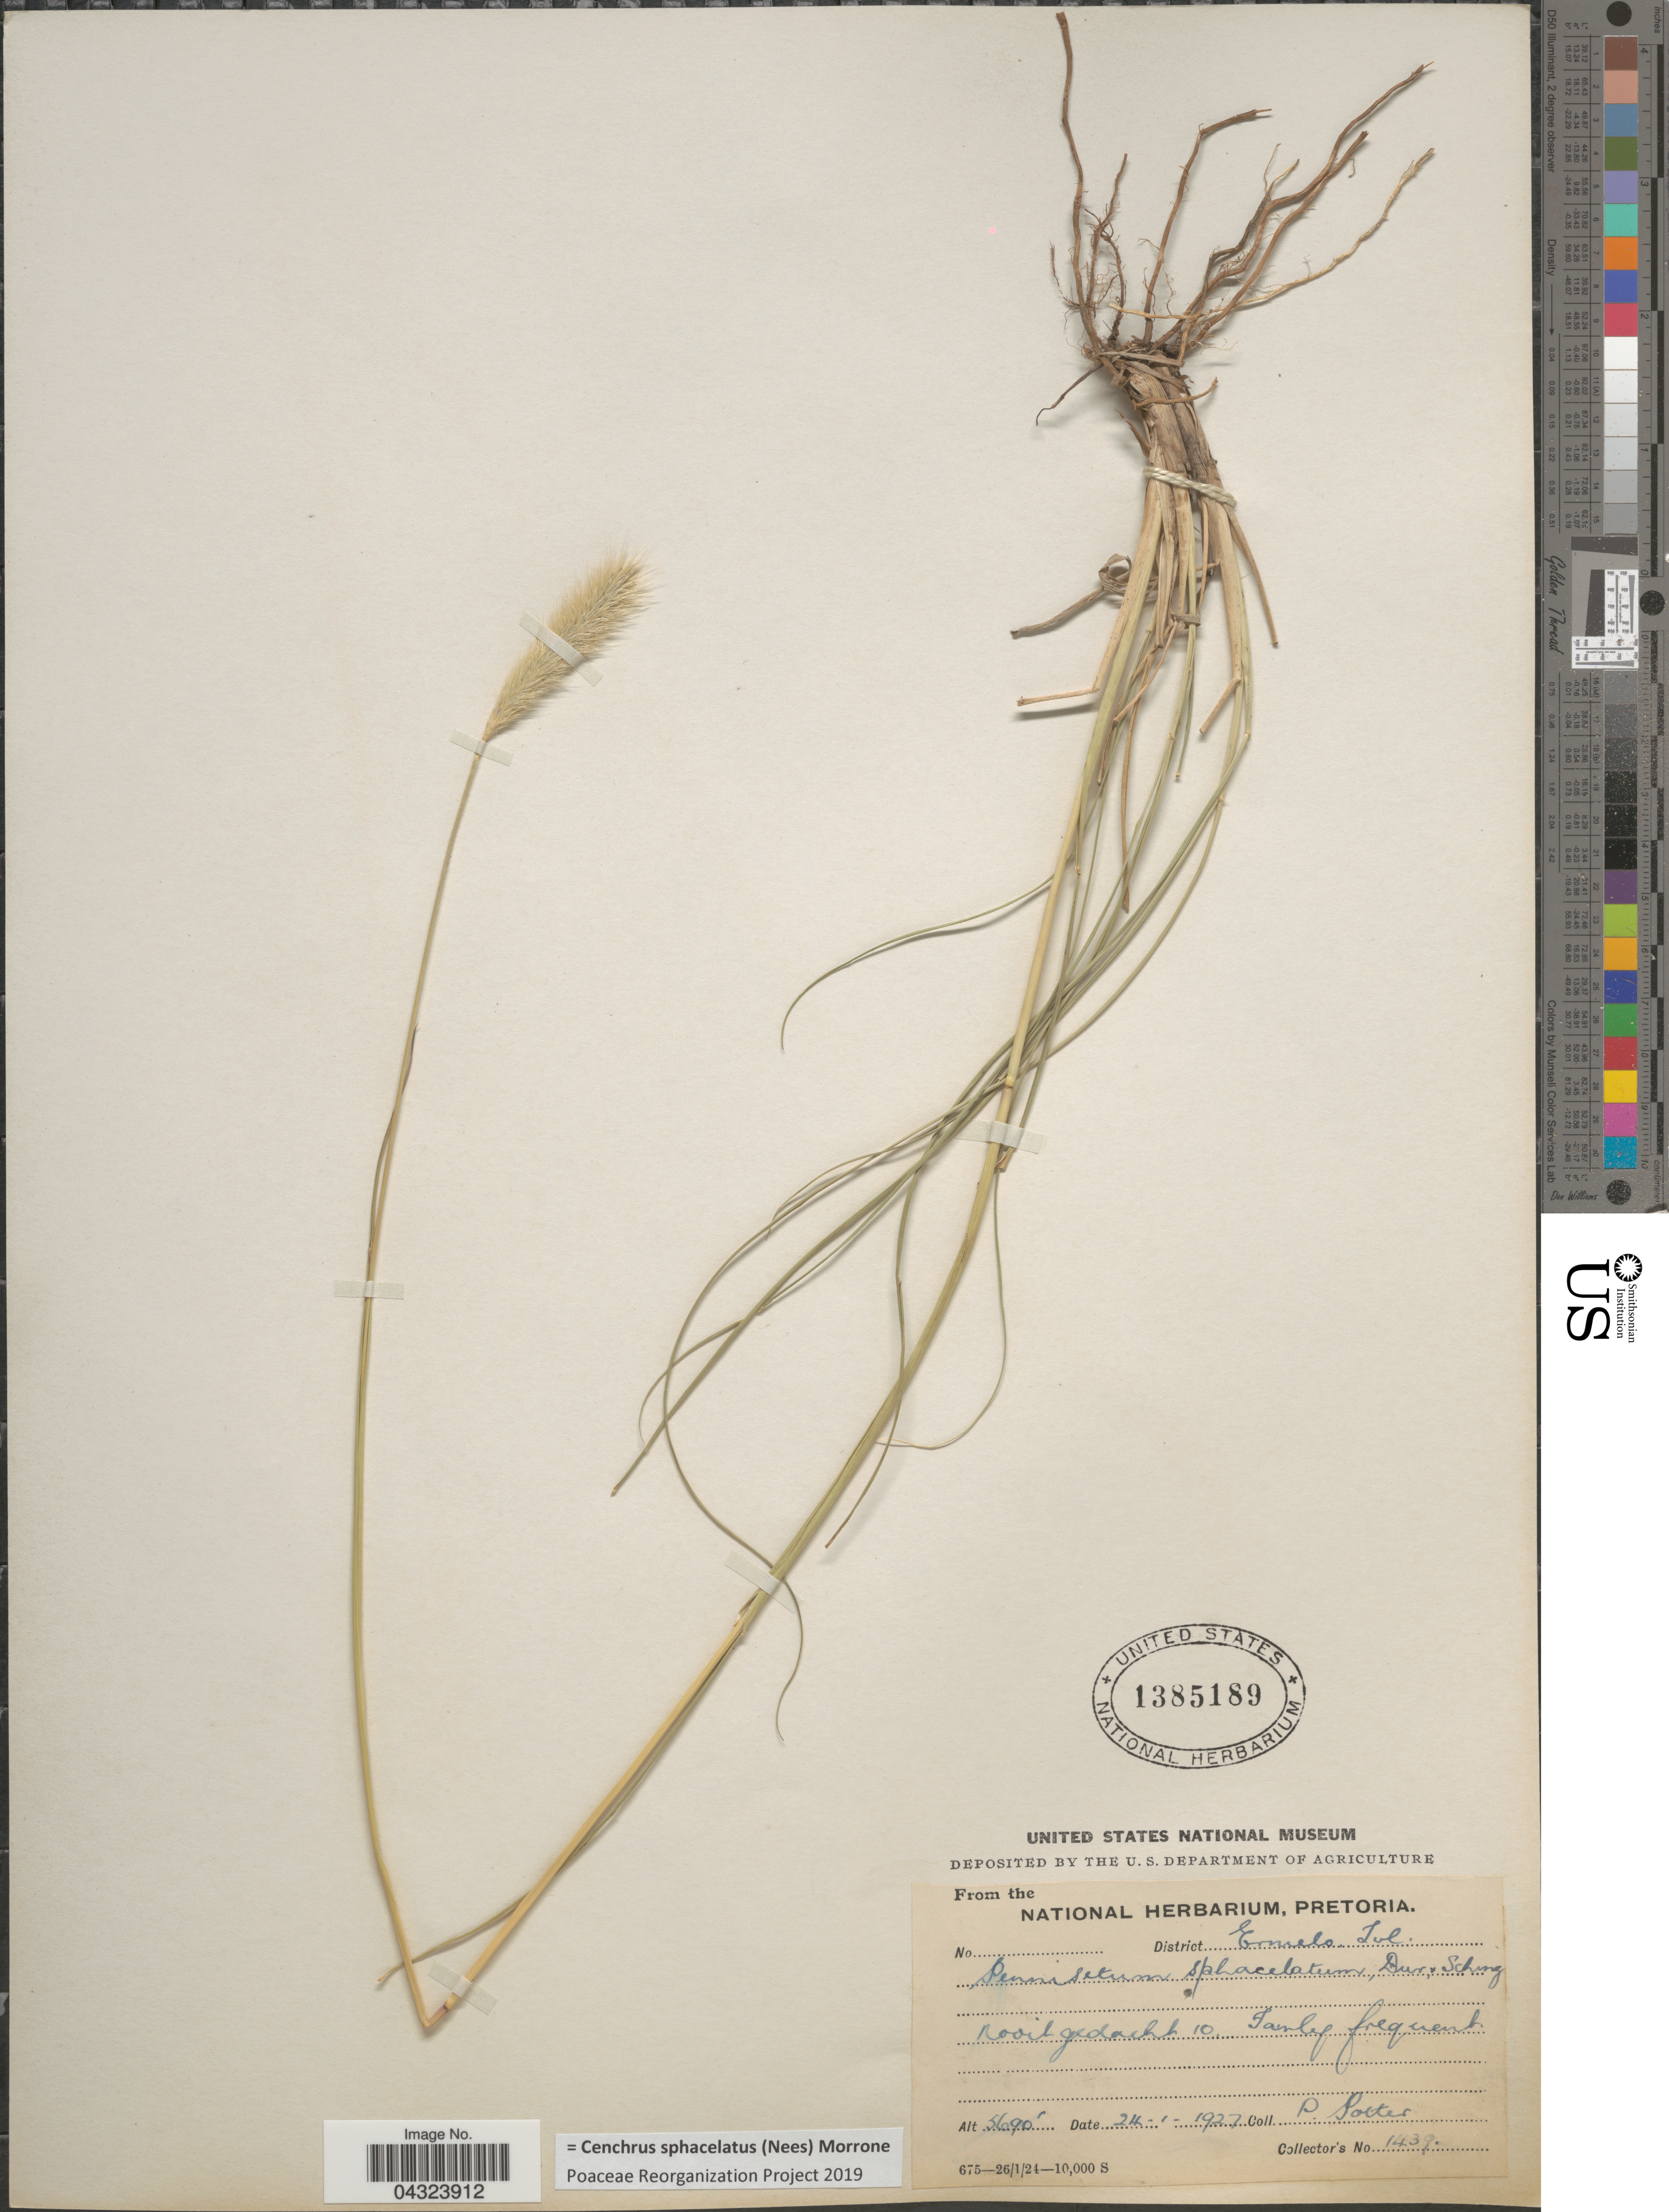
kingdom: Plantae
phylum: Tracheophyta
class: Liliopsida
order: Poales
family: Poaceae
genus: Cenchrus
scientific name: Cenchrus sphacelatus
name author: (Nees) Morrone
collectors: P. Potter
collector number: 1439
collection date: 1927-01-24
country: South Africa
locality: District Ermelo Tvl. Nooitgedacht 10.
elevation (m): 1734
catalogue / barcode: US 1385189